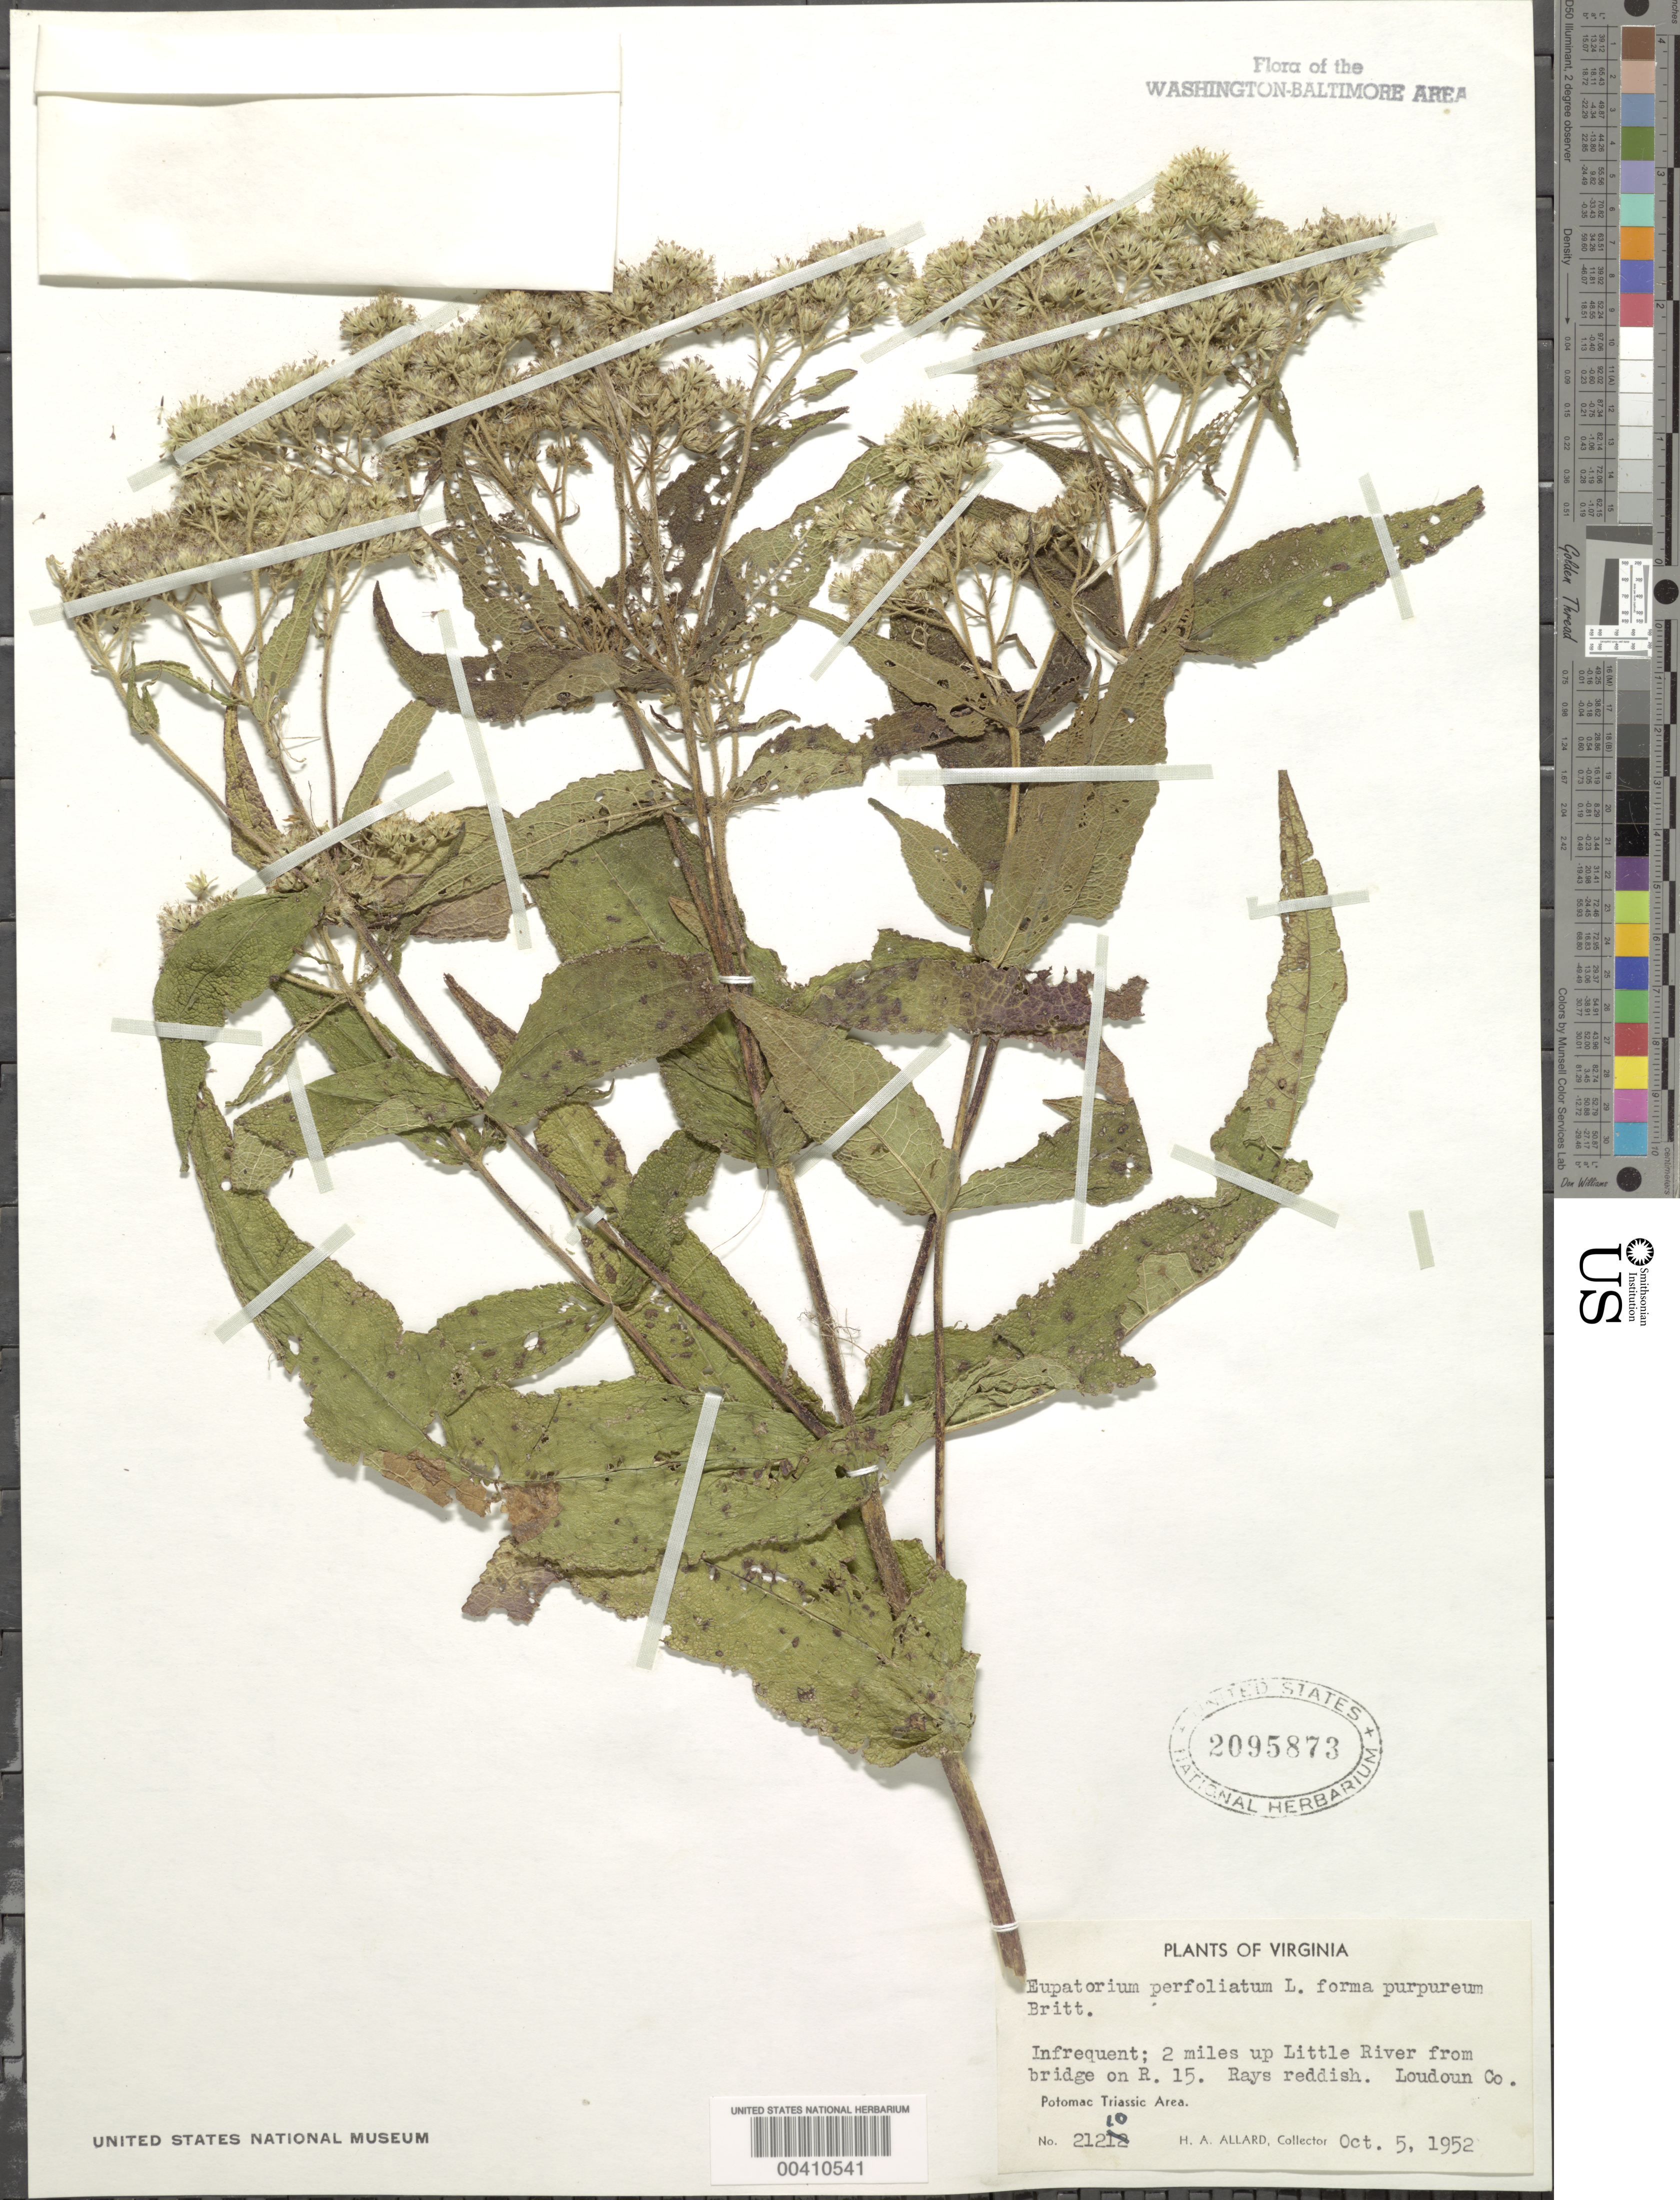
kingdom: Plantae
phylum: Tracheophyta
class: Magnoliopsida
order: Asterales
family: Asteraceae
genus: Eupatorium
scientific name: Eupatorium perfoliatum f. purpureum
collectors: H. A. Allard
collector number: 21210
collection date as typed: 05 Oct 1952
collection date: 1952-10-05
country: United States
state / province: Virginia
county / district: Loudoun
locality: Little River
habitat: Up river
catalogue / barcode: US 2095873